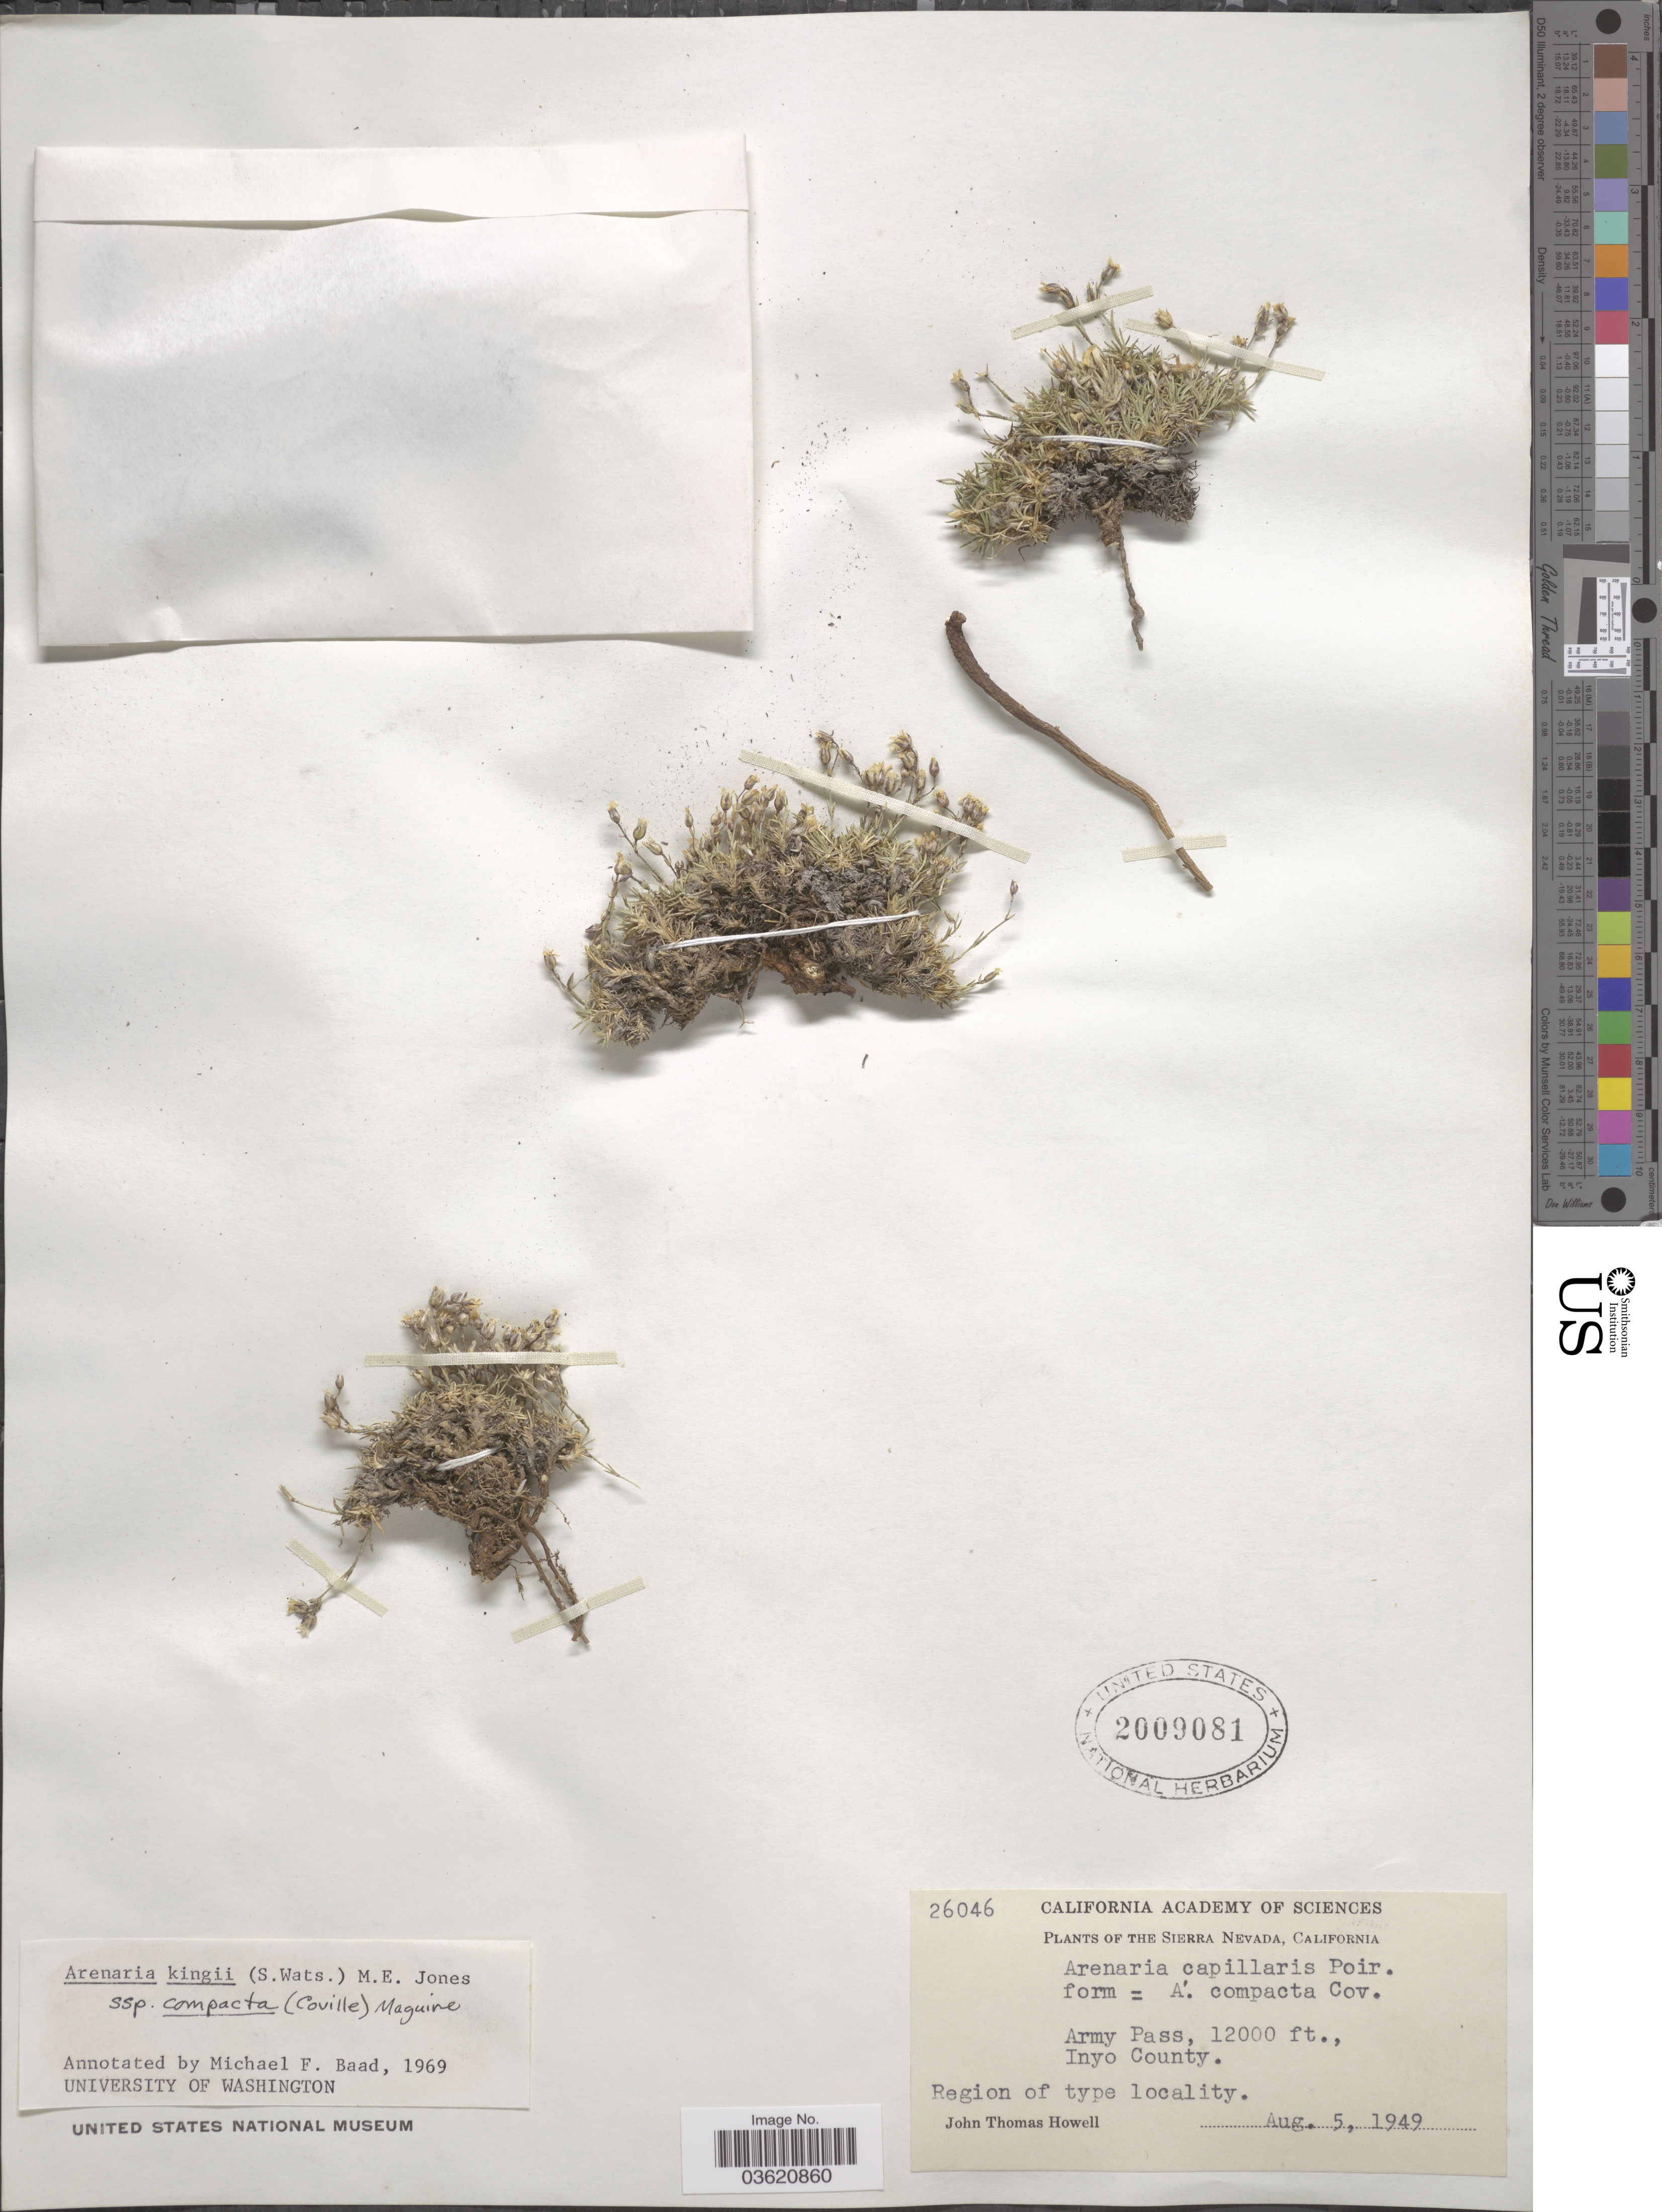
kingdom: Plantae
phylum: Tracheophyta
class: Magnoliopsida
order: Caryophyllales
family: Caryophyllaceae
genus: Eremogone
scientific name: Eremogone kingii var. compacta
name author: (Coville) N.H. Holmgren & P.K. Holmgren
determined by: U.S. National Herbarium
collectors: J. T. Howell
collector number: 26046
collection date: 1949-08-05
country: United States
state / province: California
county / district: Inyo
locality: The Sierra Nevada. Army Pass. Inyo County.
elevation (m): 3658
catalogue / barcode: US 2009081